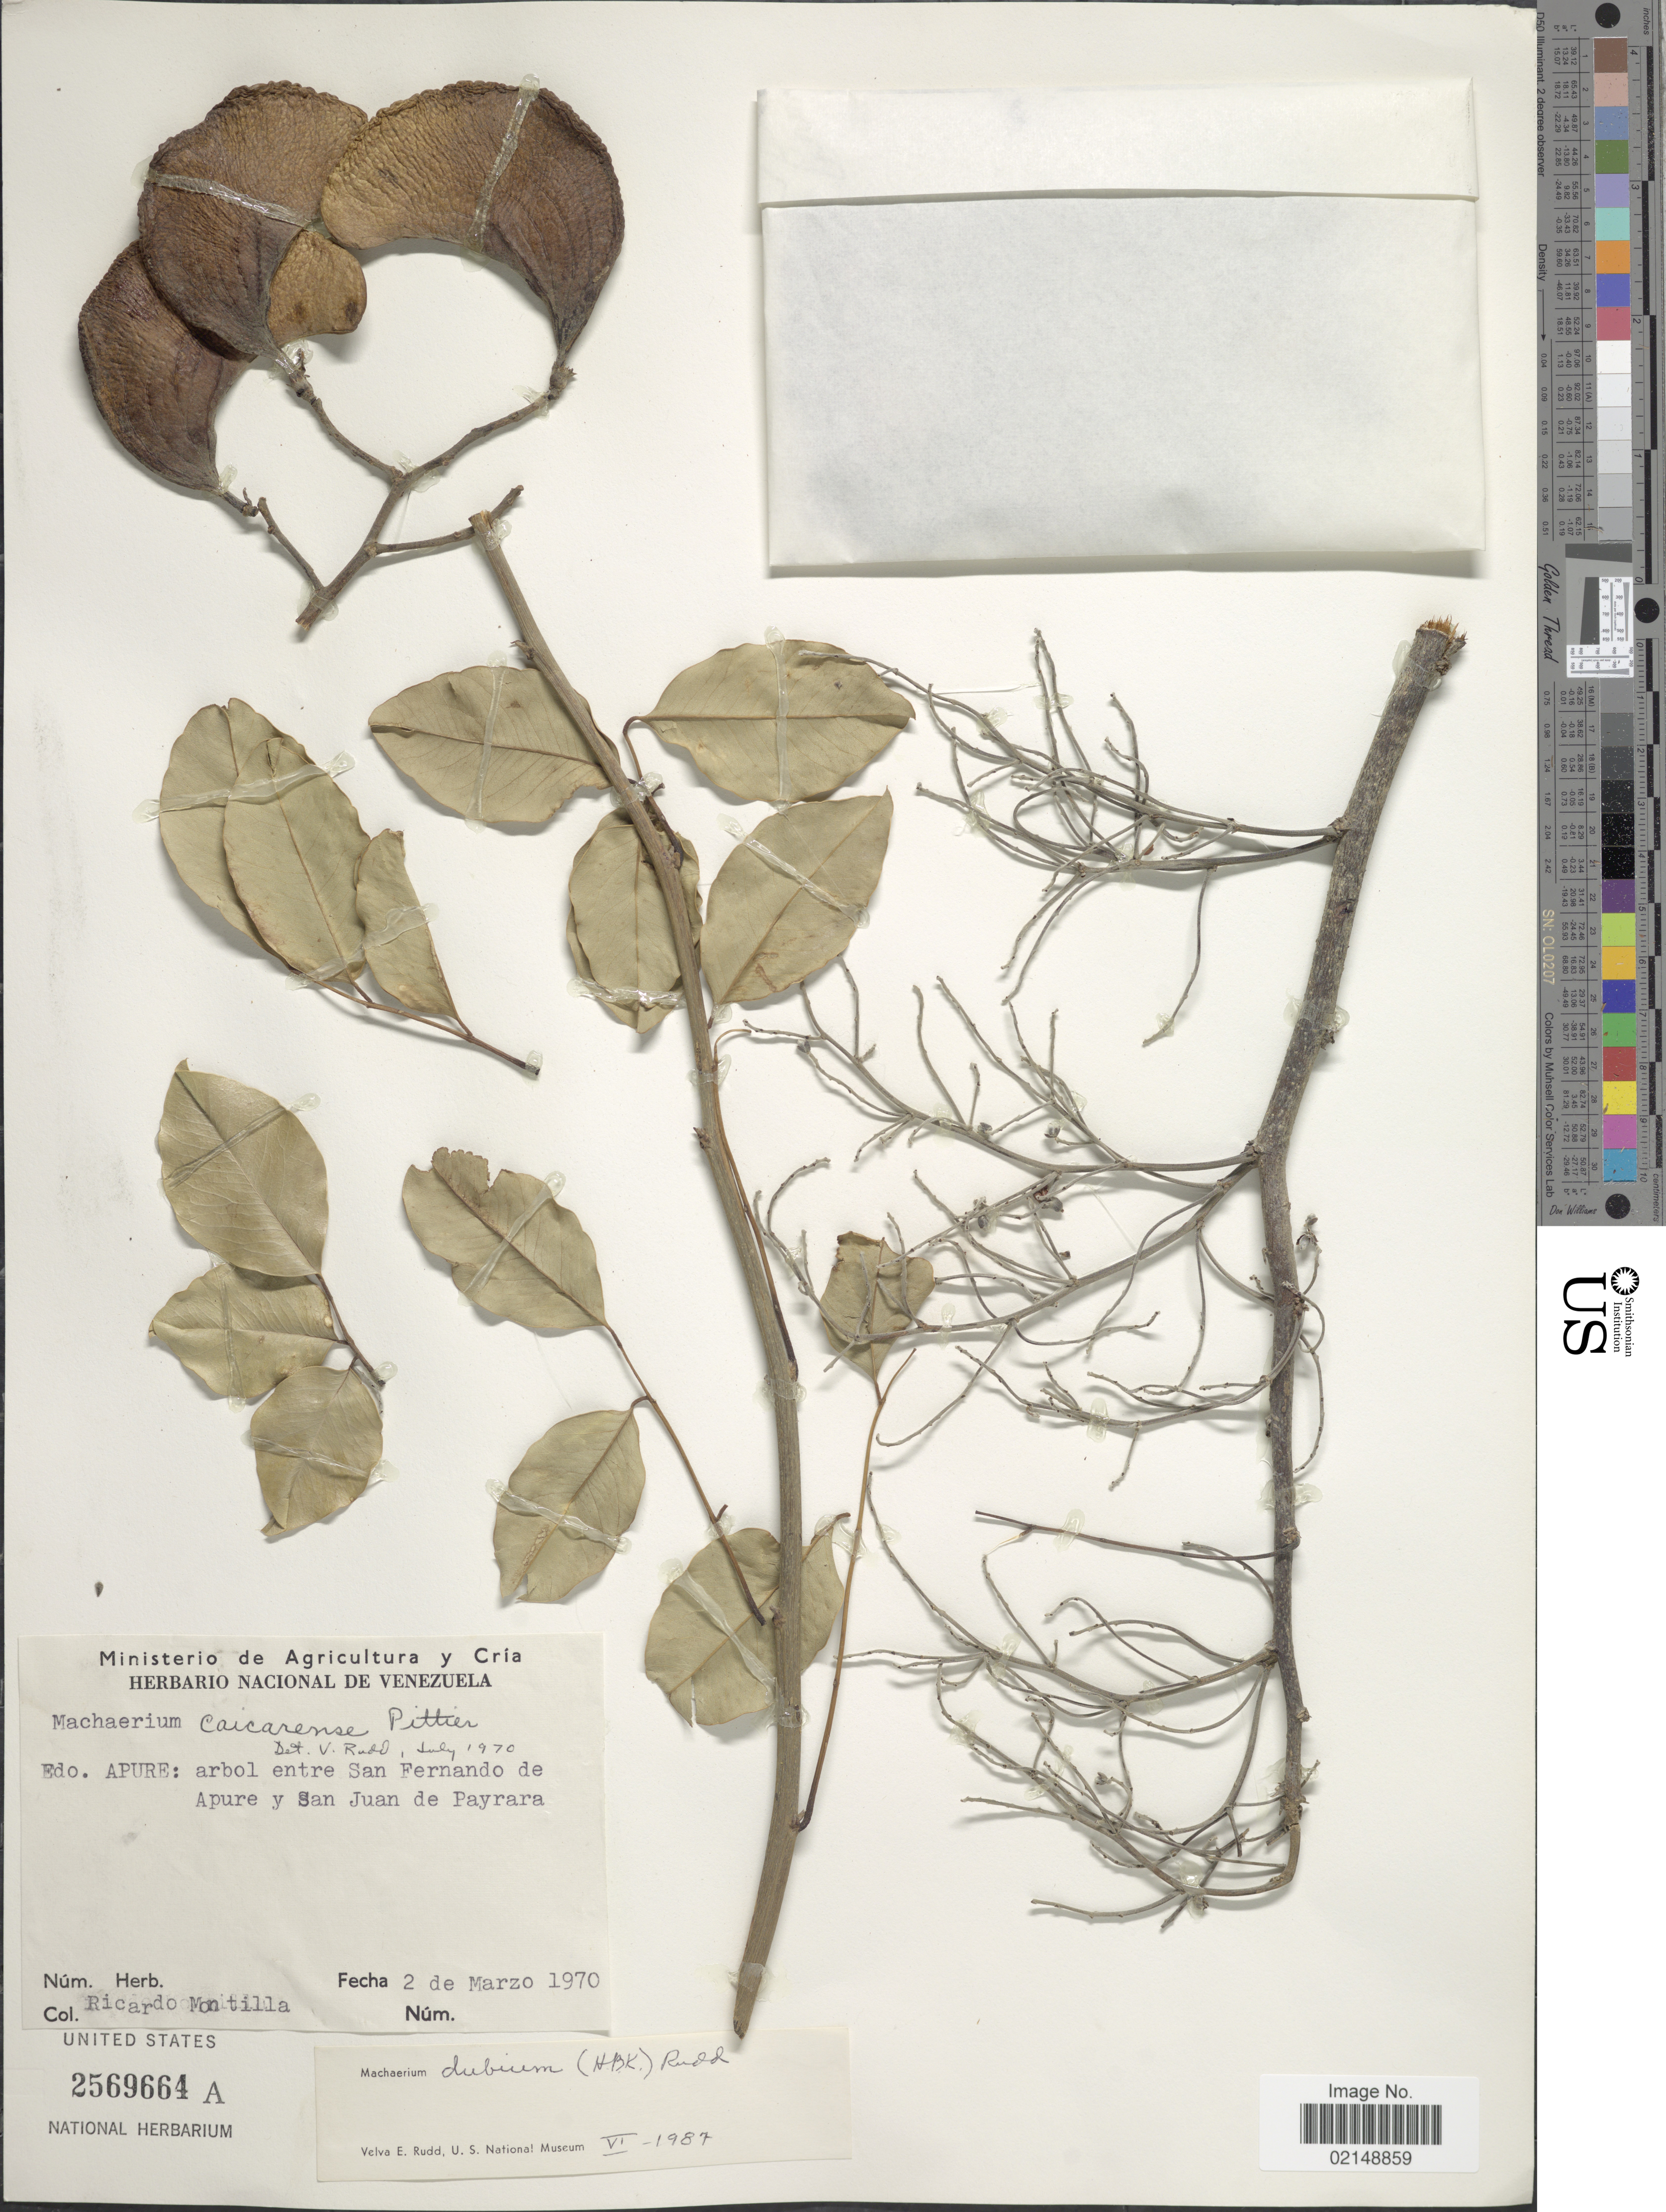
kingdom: Plantae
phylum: Tracheophyta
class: Magnoliopsida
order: Fabales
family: Fabaceae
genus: Machaerium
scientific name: Machaerium dubium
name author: (Kunth) Rudd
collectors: R. Montilla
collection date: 1970-03-02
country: Venezuela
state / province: Apure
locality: Arbol entre San Fernando de Apure y San Juan de Payrara.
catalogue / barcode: US 2569664A